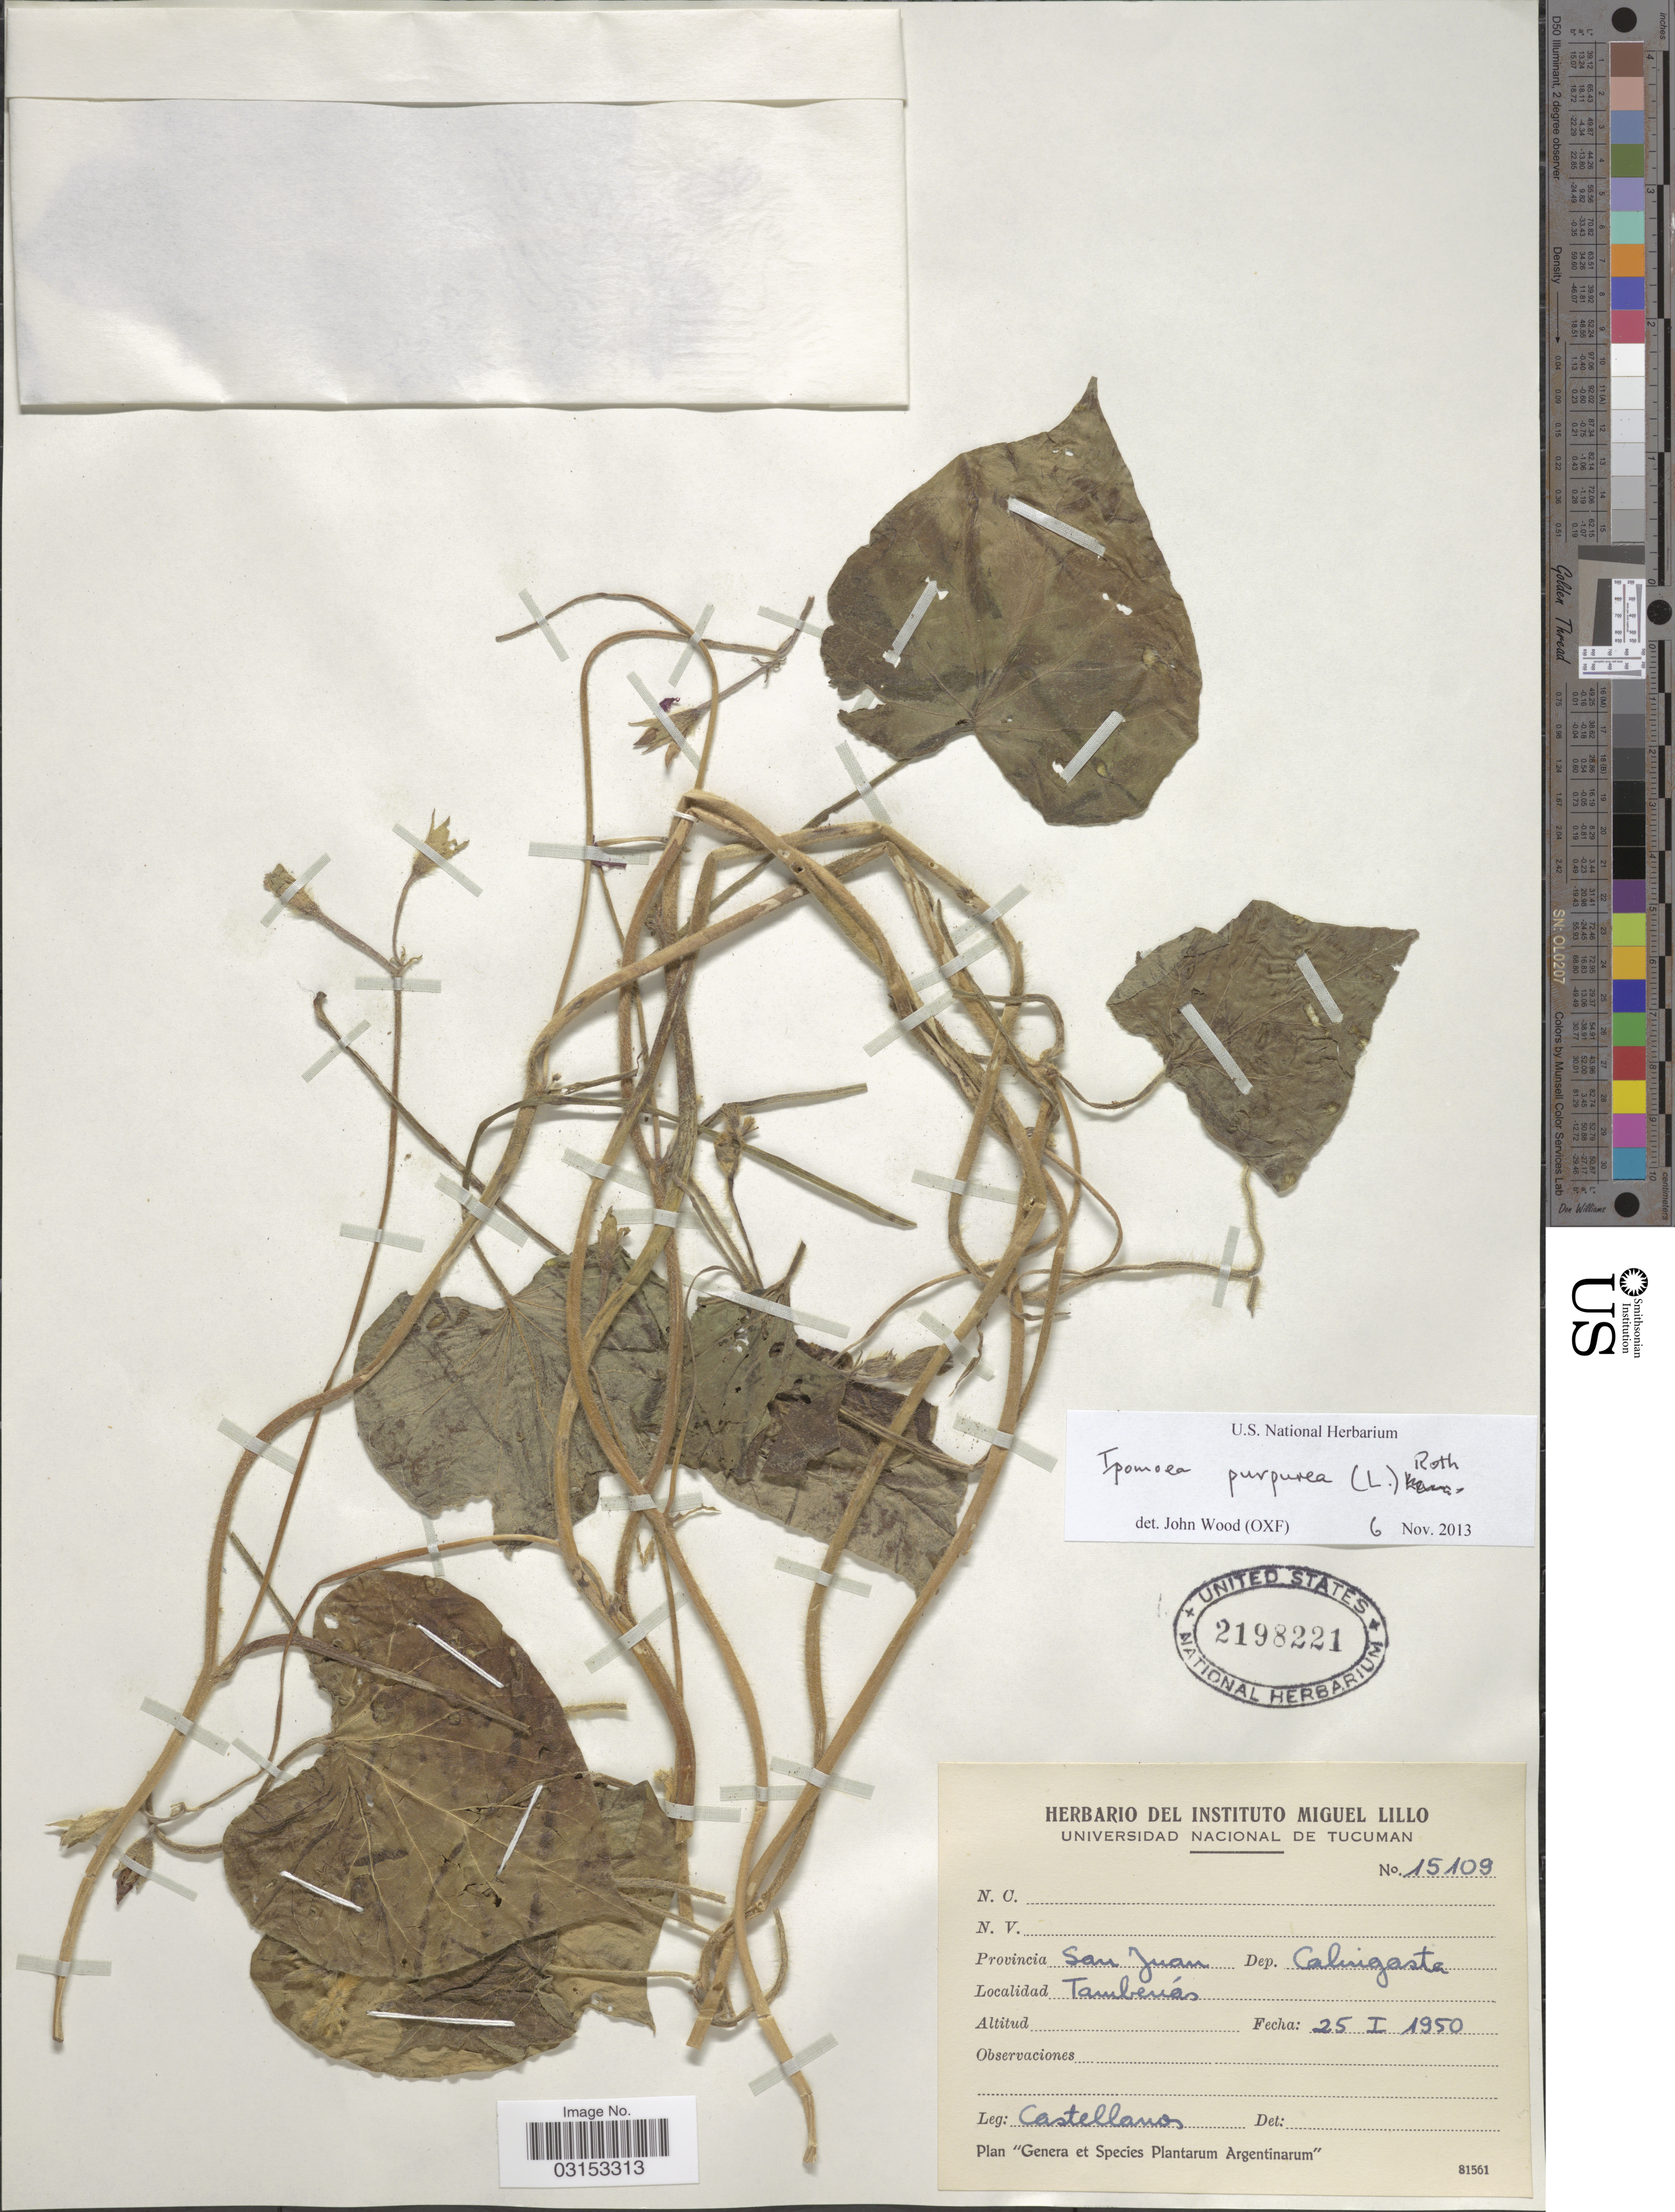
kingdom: Plantae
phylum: Tracheophyta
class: Magnoliopsida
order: Solanales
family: Convolvulaceae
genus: Ipomoea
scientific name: Ipomoea purpurea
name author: (L.) Roth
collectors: -- Castellanos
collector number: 15109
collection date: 1950-01-25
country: Argentina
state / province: San Juan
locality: Dep. Calingasta. Tamberías.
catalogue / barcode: US 2198221